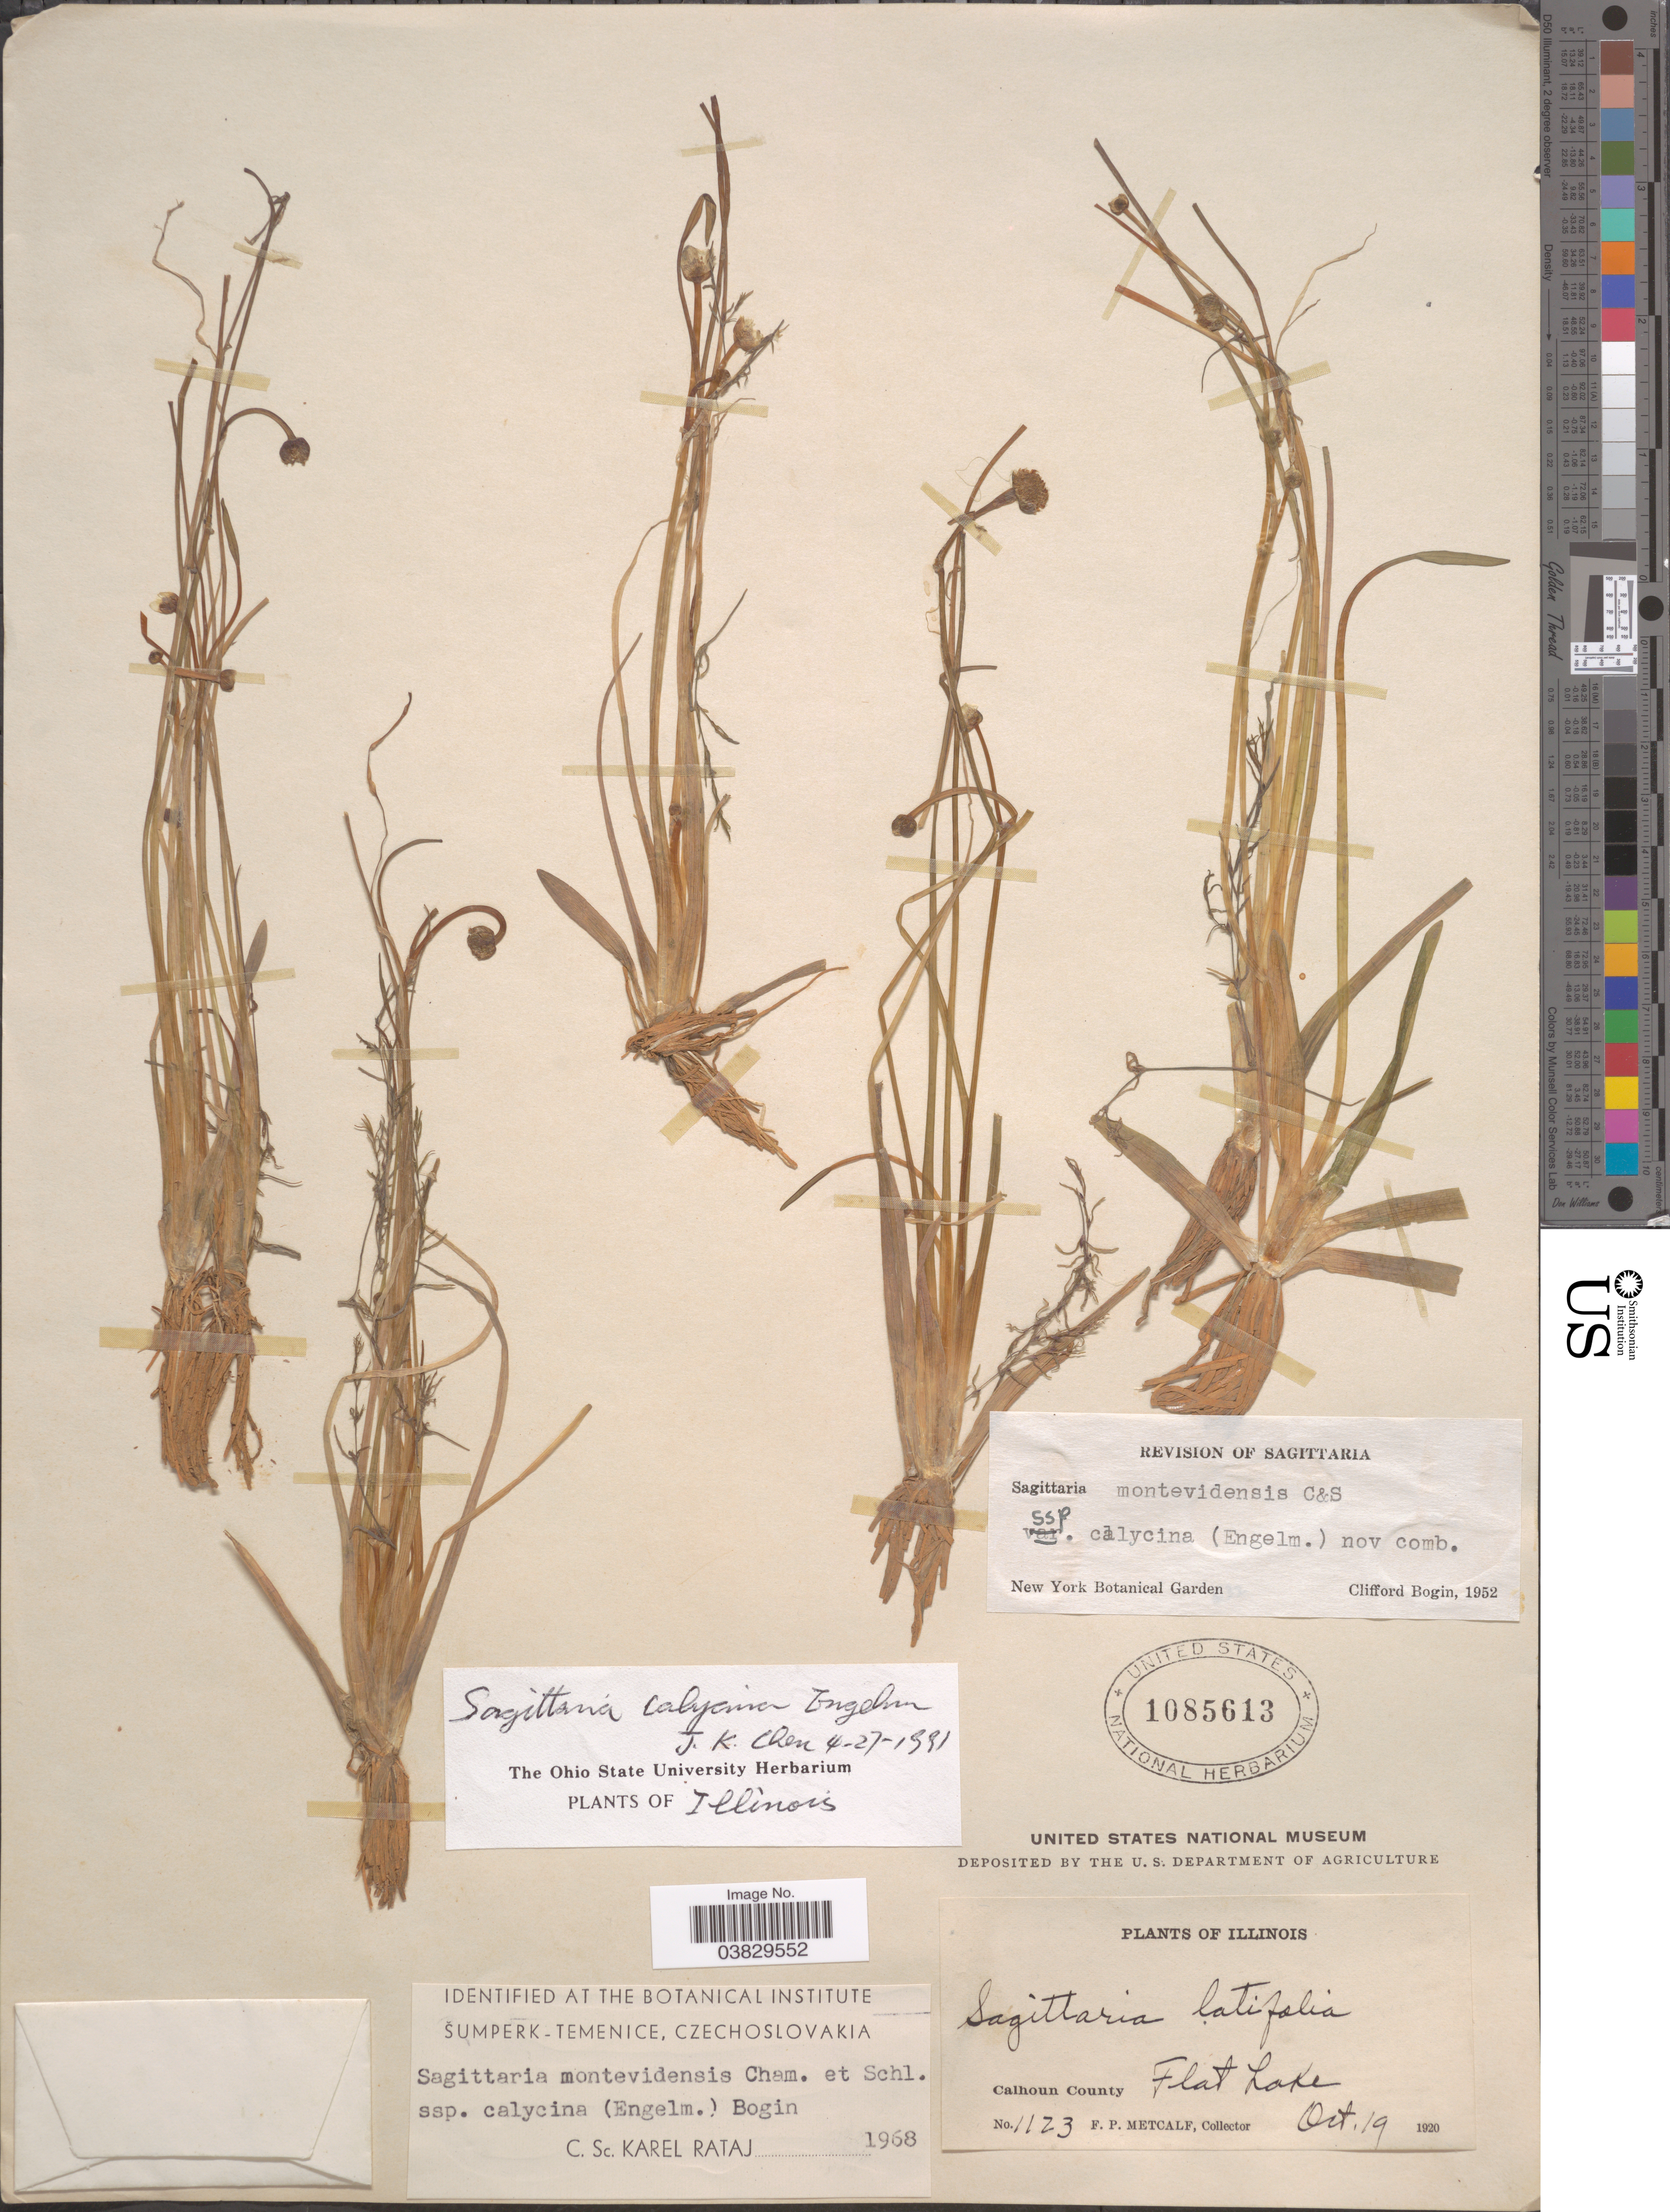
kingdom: Plantae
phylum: Tracheophyta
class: Liliopsida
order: Alismatales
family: Alismataceae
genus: Sagittaria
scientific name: Sagittaria calycina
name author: Engelm.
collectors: F. Metcalf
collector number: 1123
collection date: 1920-10-19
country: United States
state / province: Illinois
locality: Calhoun County, Flat Lake.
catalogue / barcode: US 1085613